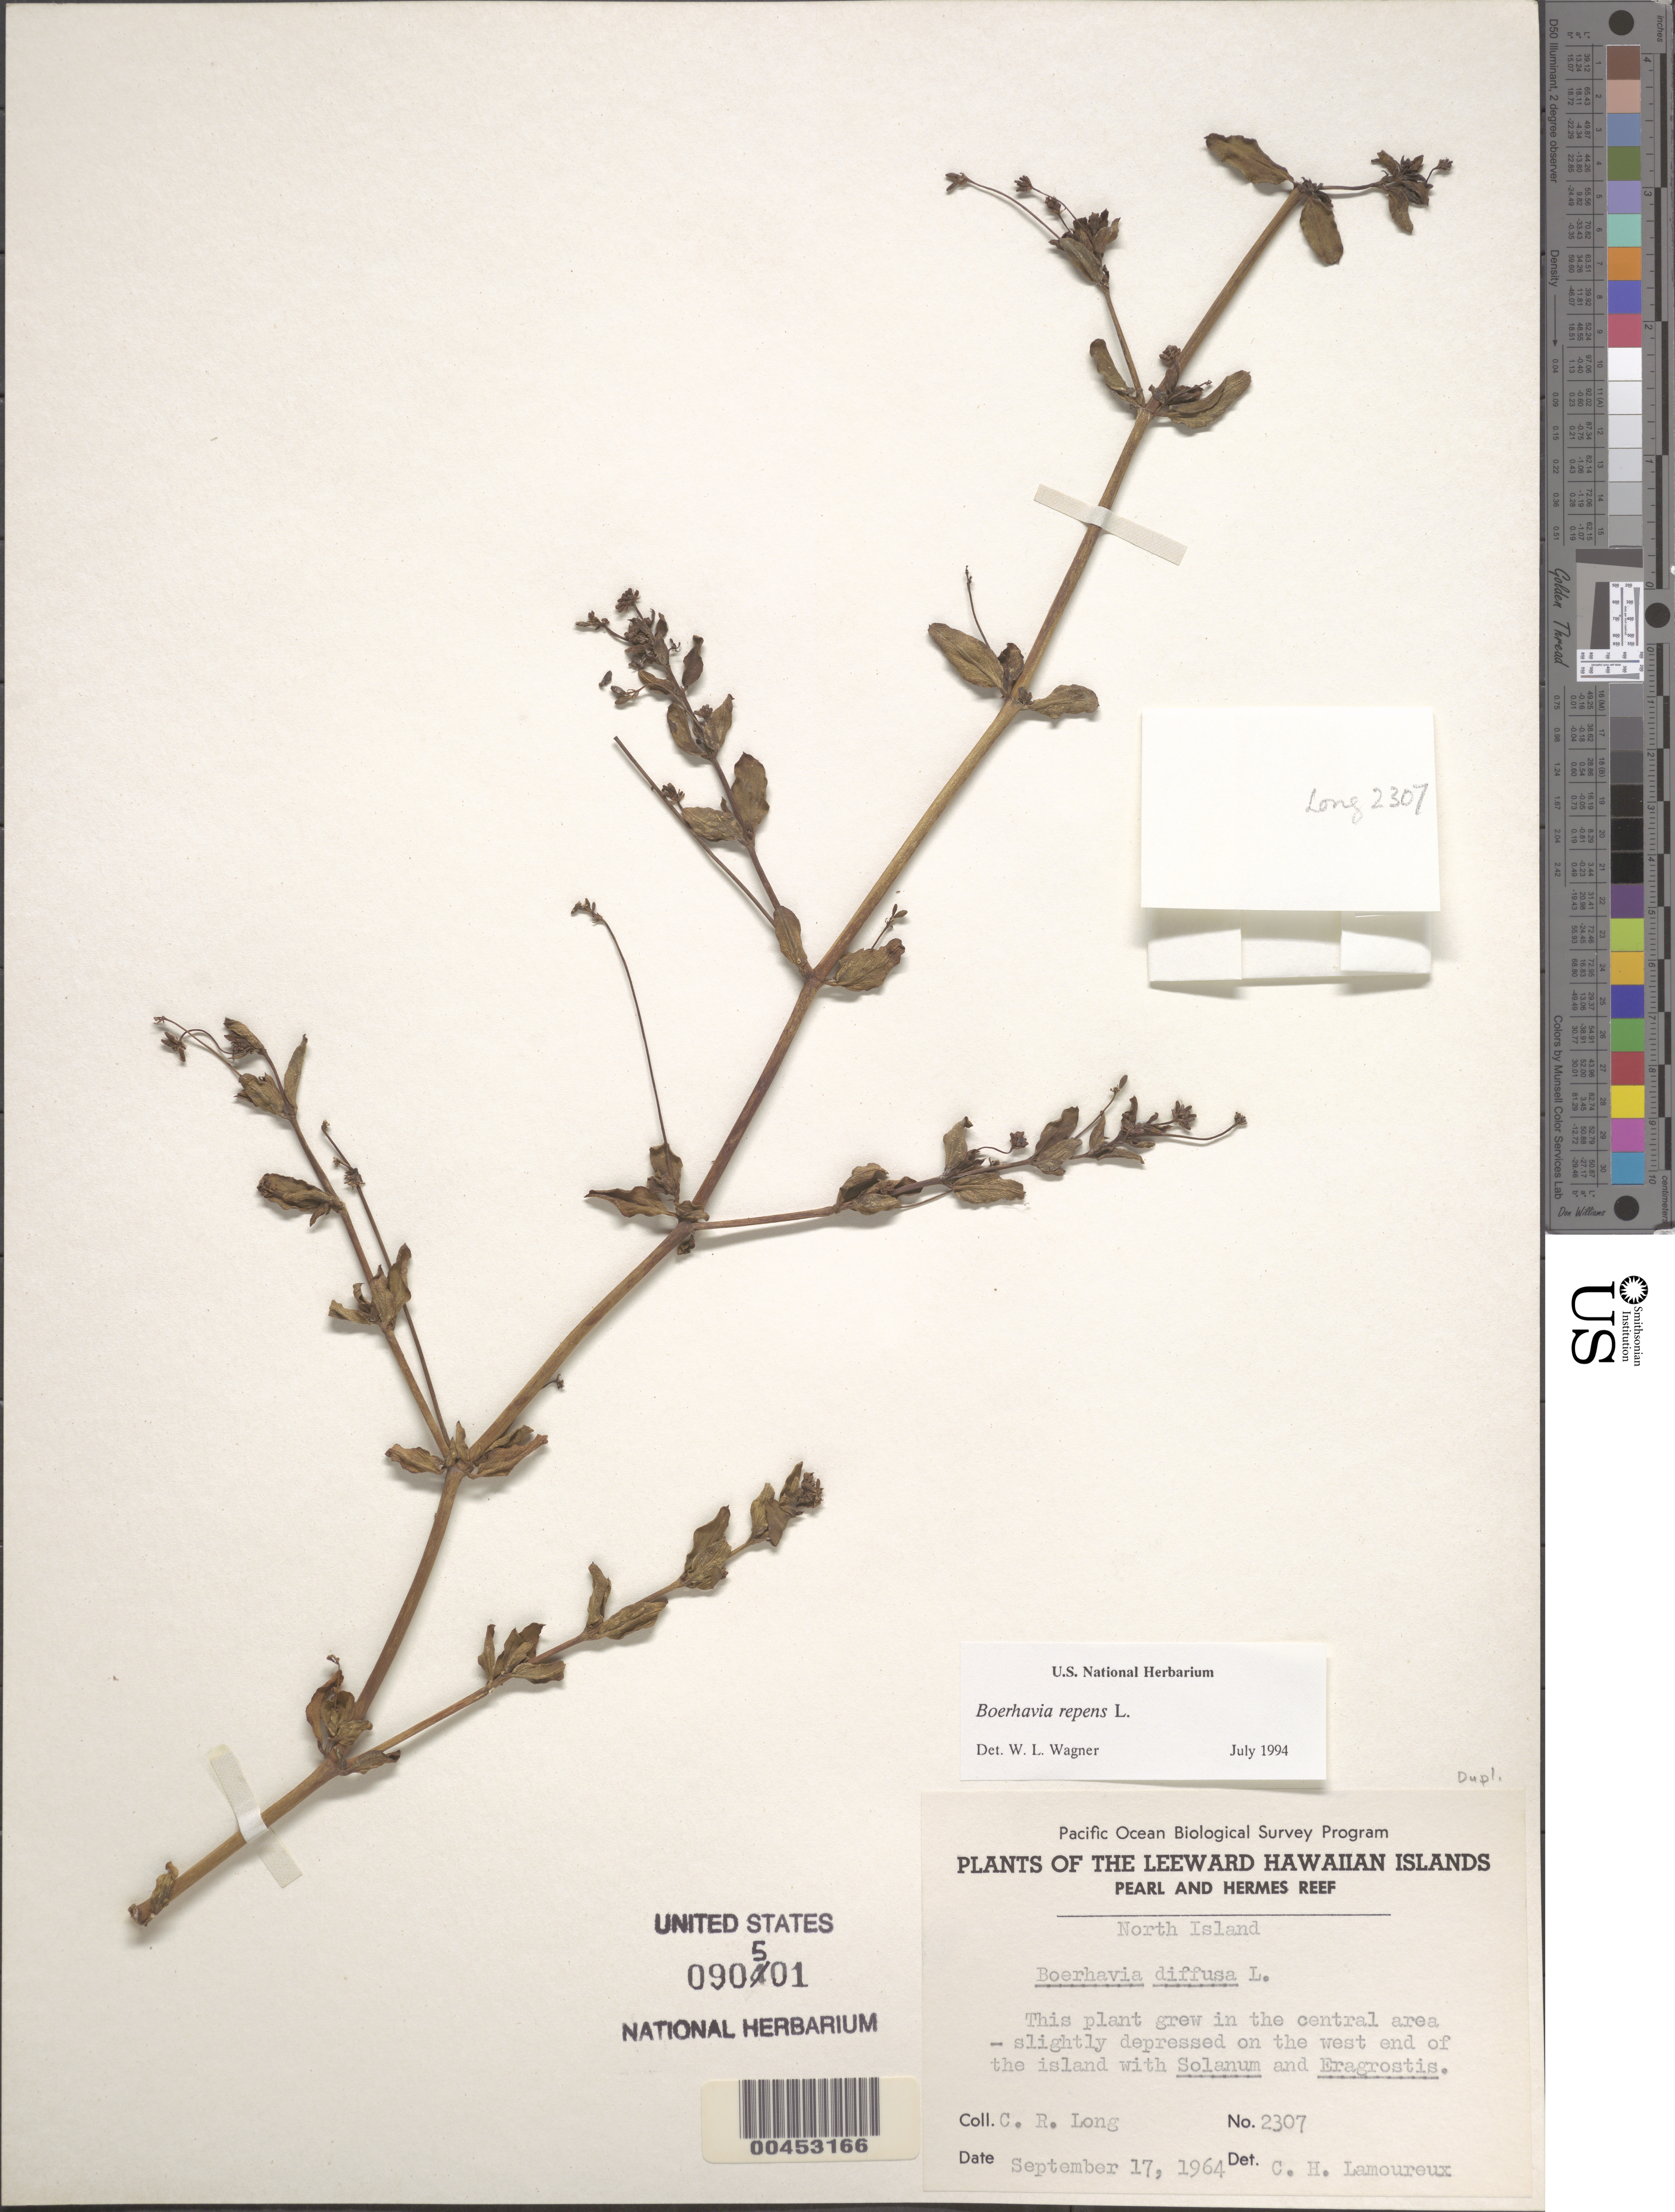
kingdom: Plantae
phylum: Tracheophyta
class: Magnoliopsida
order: Caryophyllales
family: Nyctaginaceae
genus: Boerhavia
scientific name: Boerhavia repens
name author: L.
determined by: Wagner, W. L., (BOT), Smithsonian Institution - National Museum of Natural History (UNITED STATES)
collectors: C. Long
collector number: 2307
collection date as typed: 17 Sep 1964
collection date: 1964-09-17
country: United States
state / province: Hawaii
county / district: Honolulu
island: Pearl and Hermes Atoll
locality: North Islet, in the central area - on the W end of the island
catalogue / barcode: US 90501